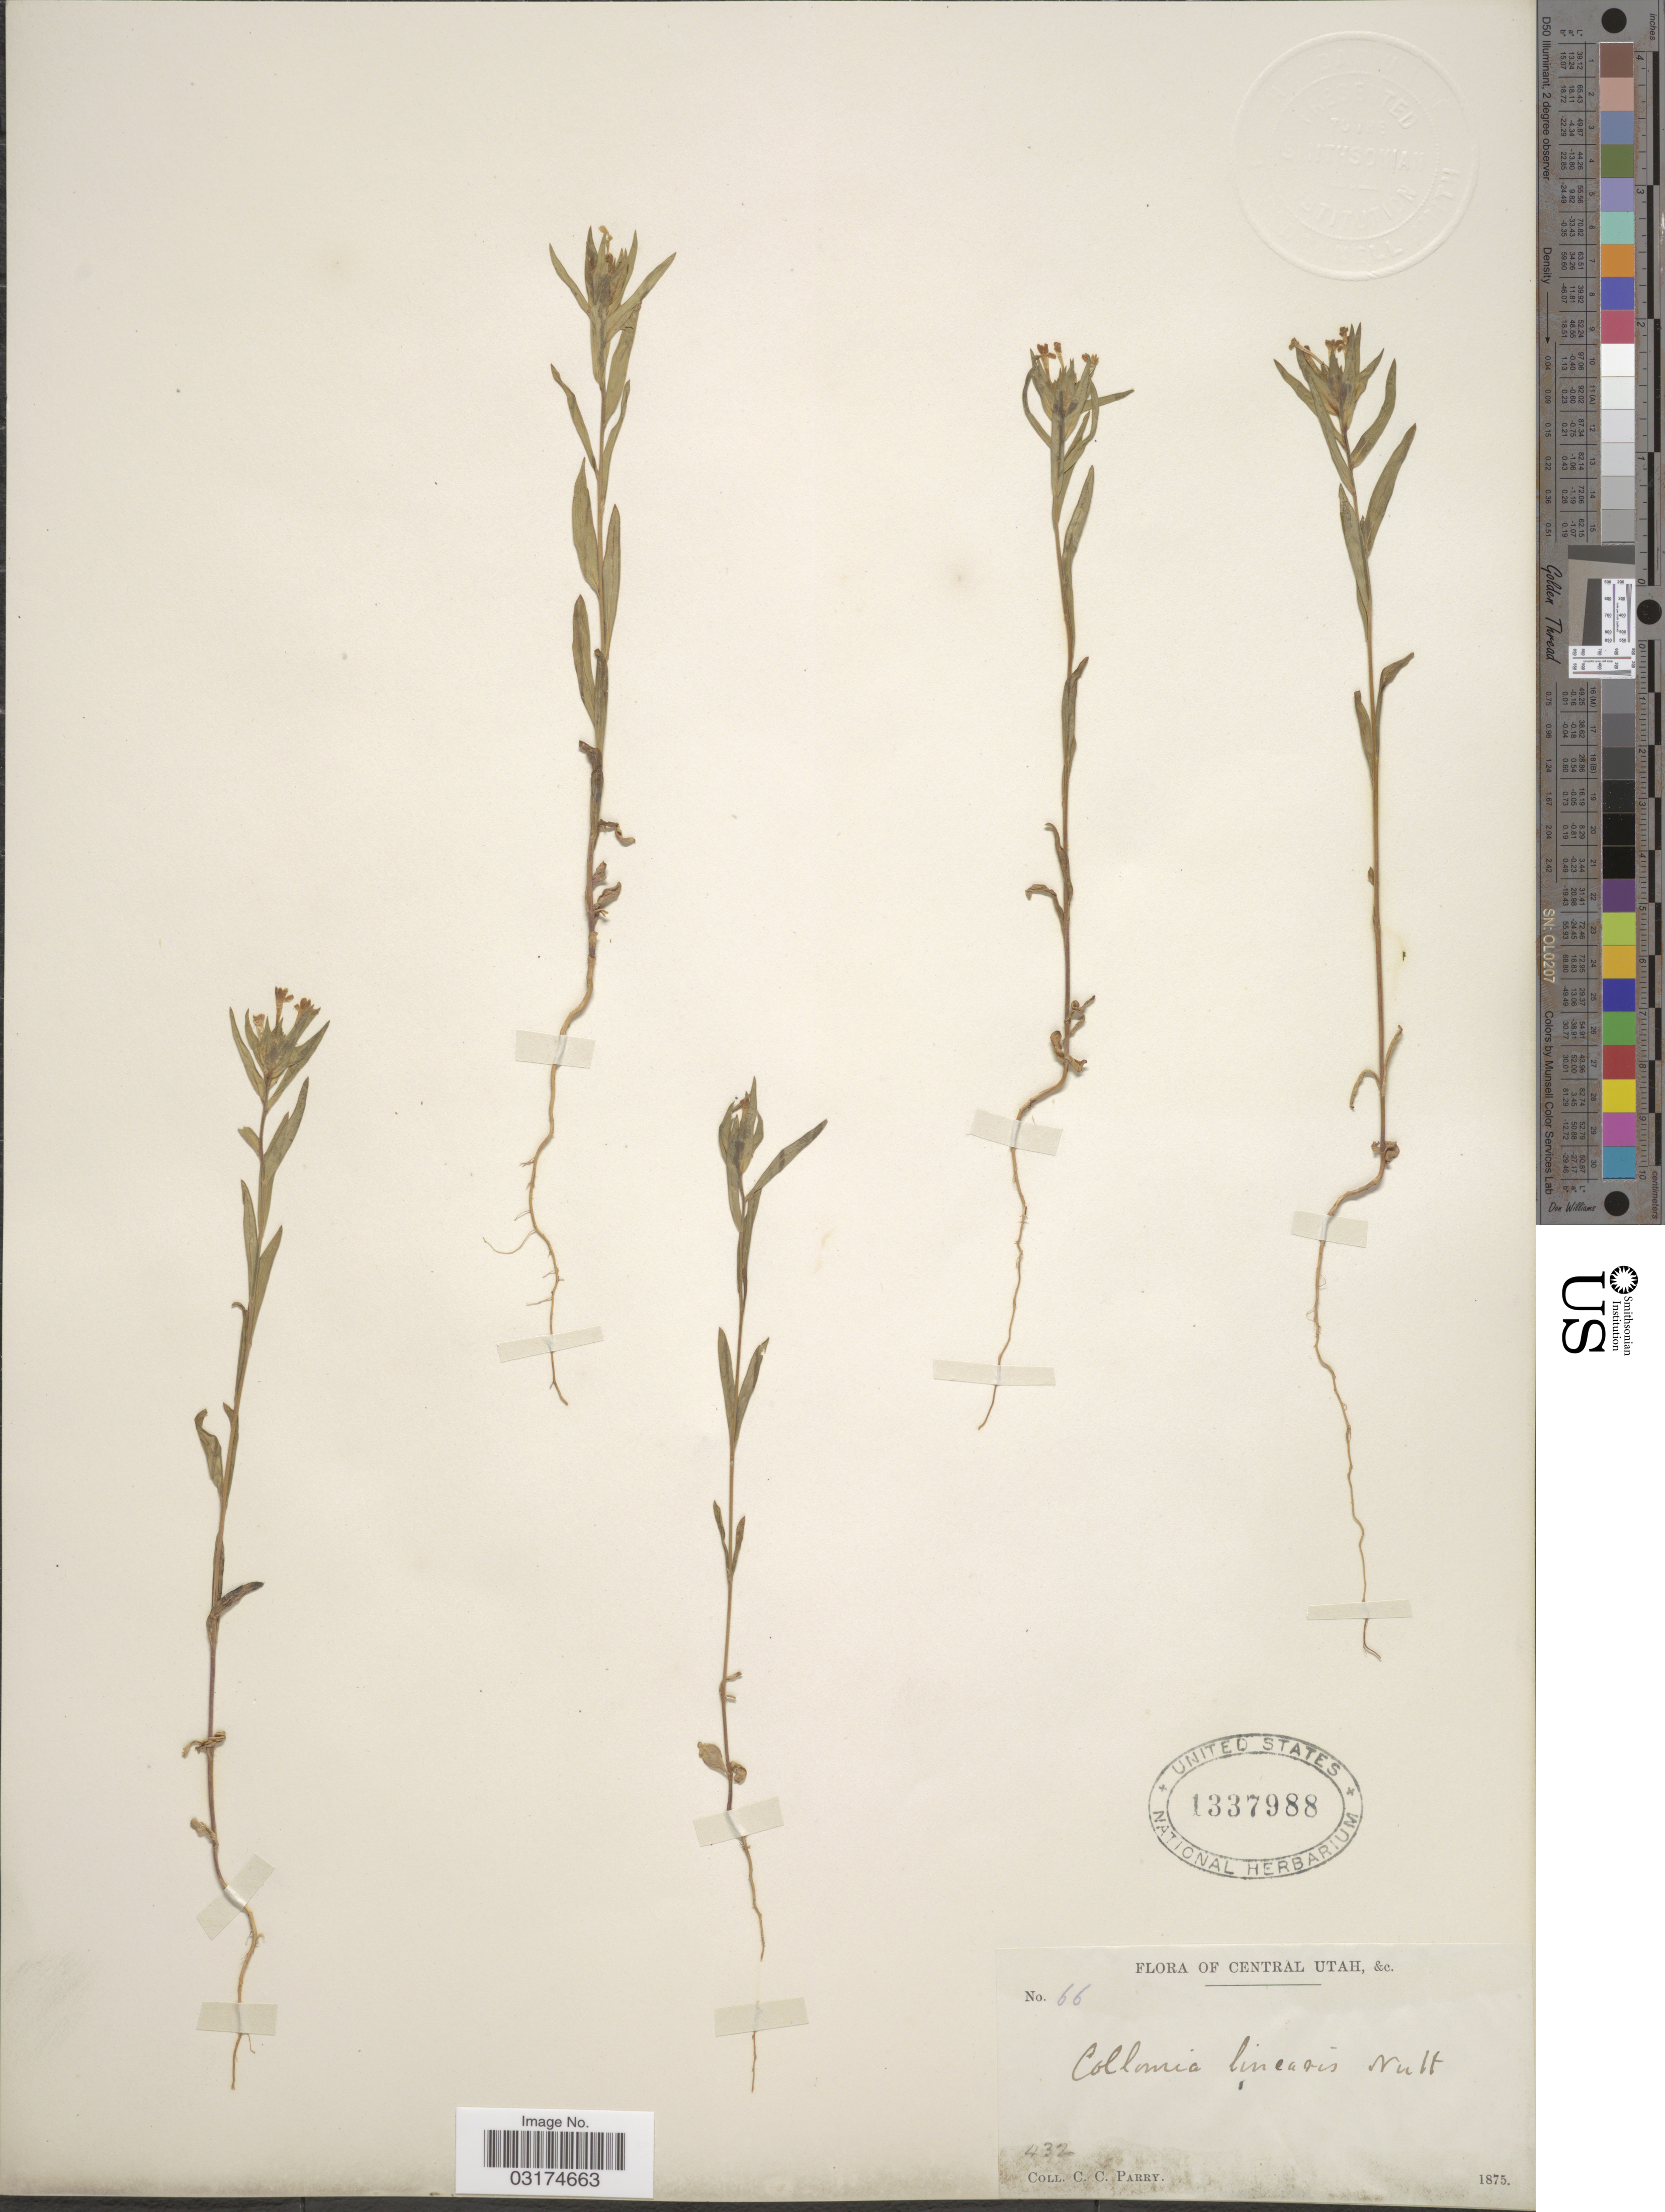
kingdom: Plantae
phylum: Tracheophyta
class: Magnoliopsida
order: Ericales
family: Polemoniaceae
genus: Collomia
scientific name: Collomia linearis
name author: Nutt.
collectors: C. C. Parry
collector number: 66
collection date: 1875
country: United States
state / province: Utah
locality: Central Utah.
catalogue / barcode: US 1337988